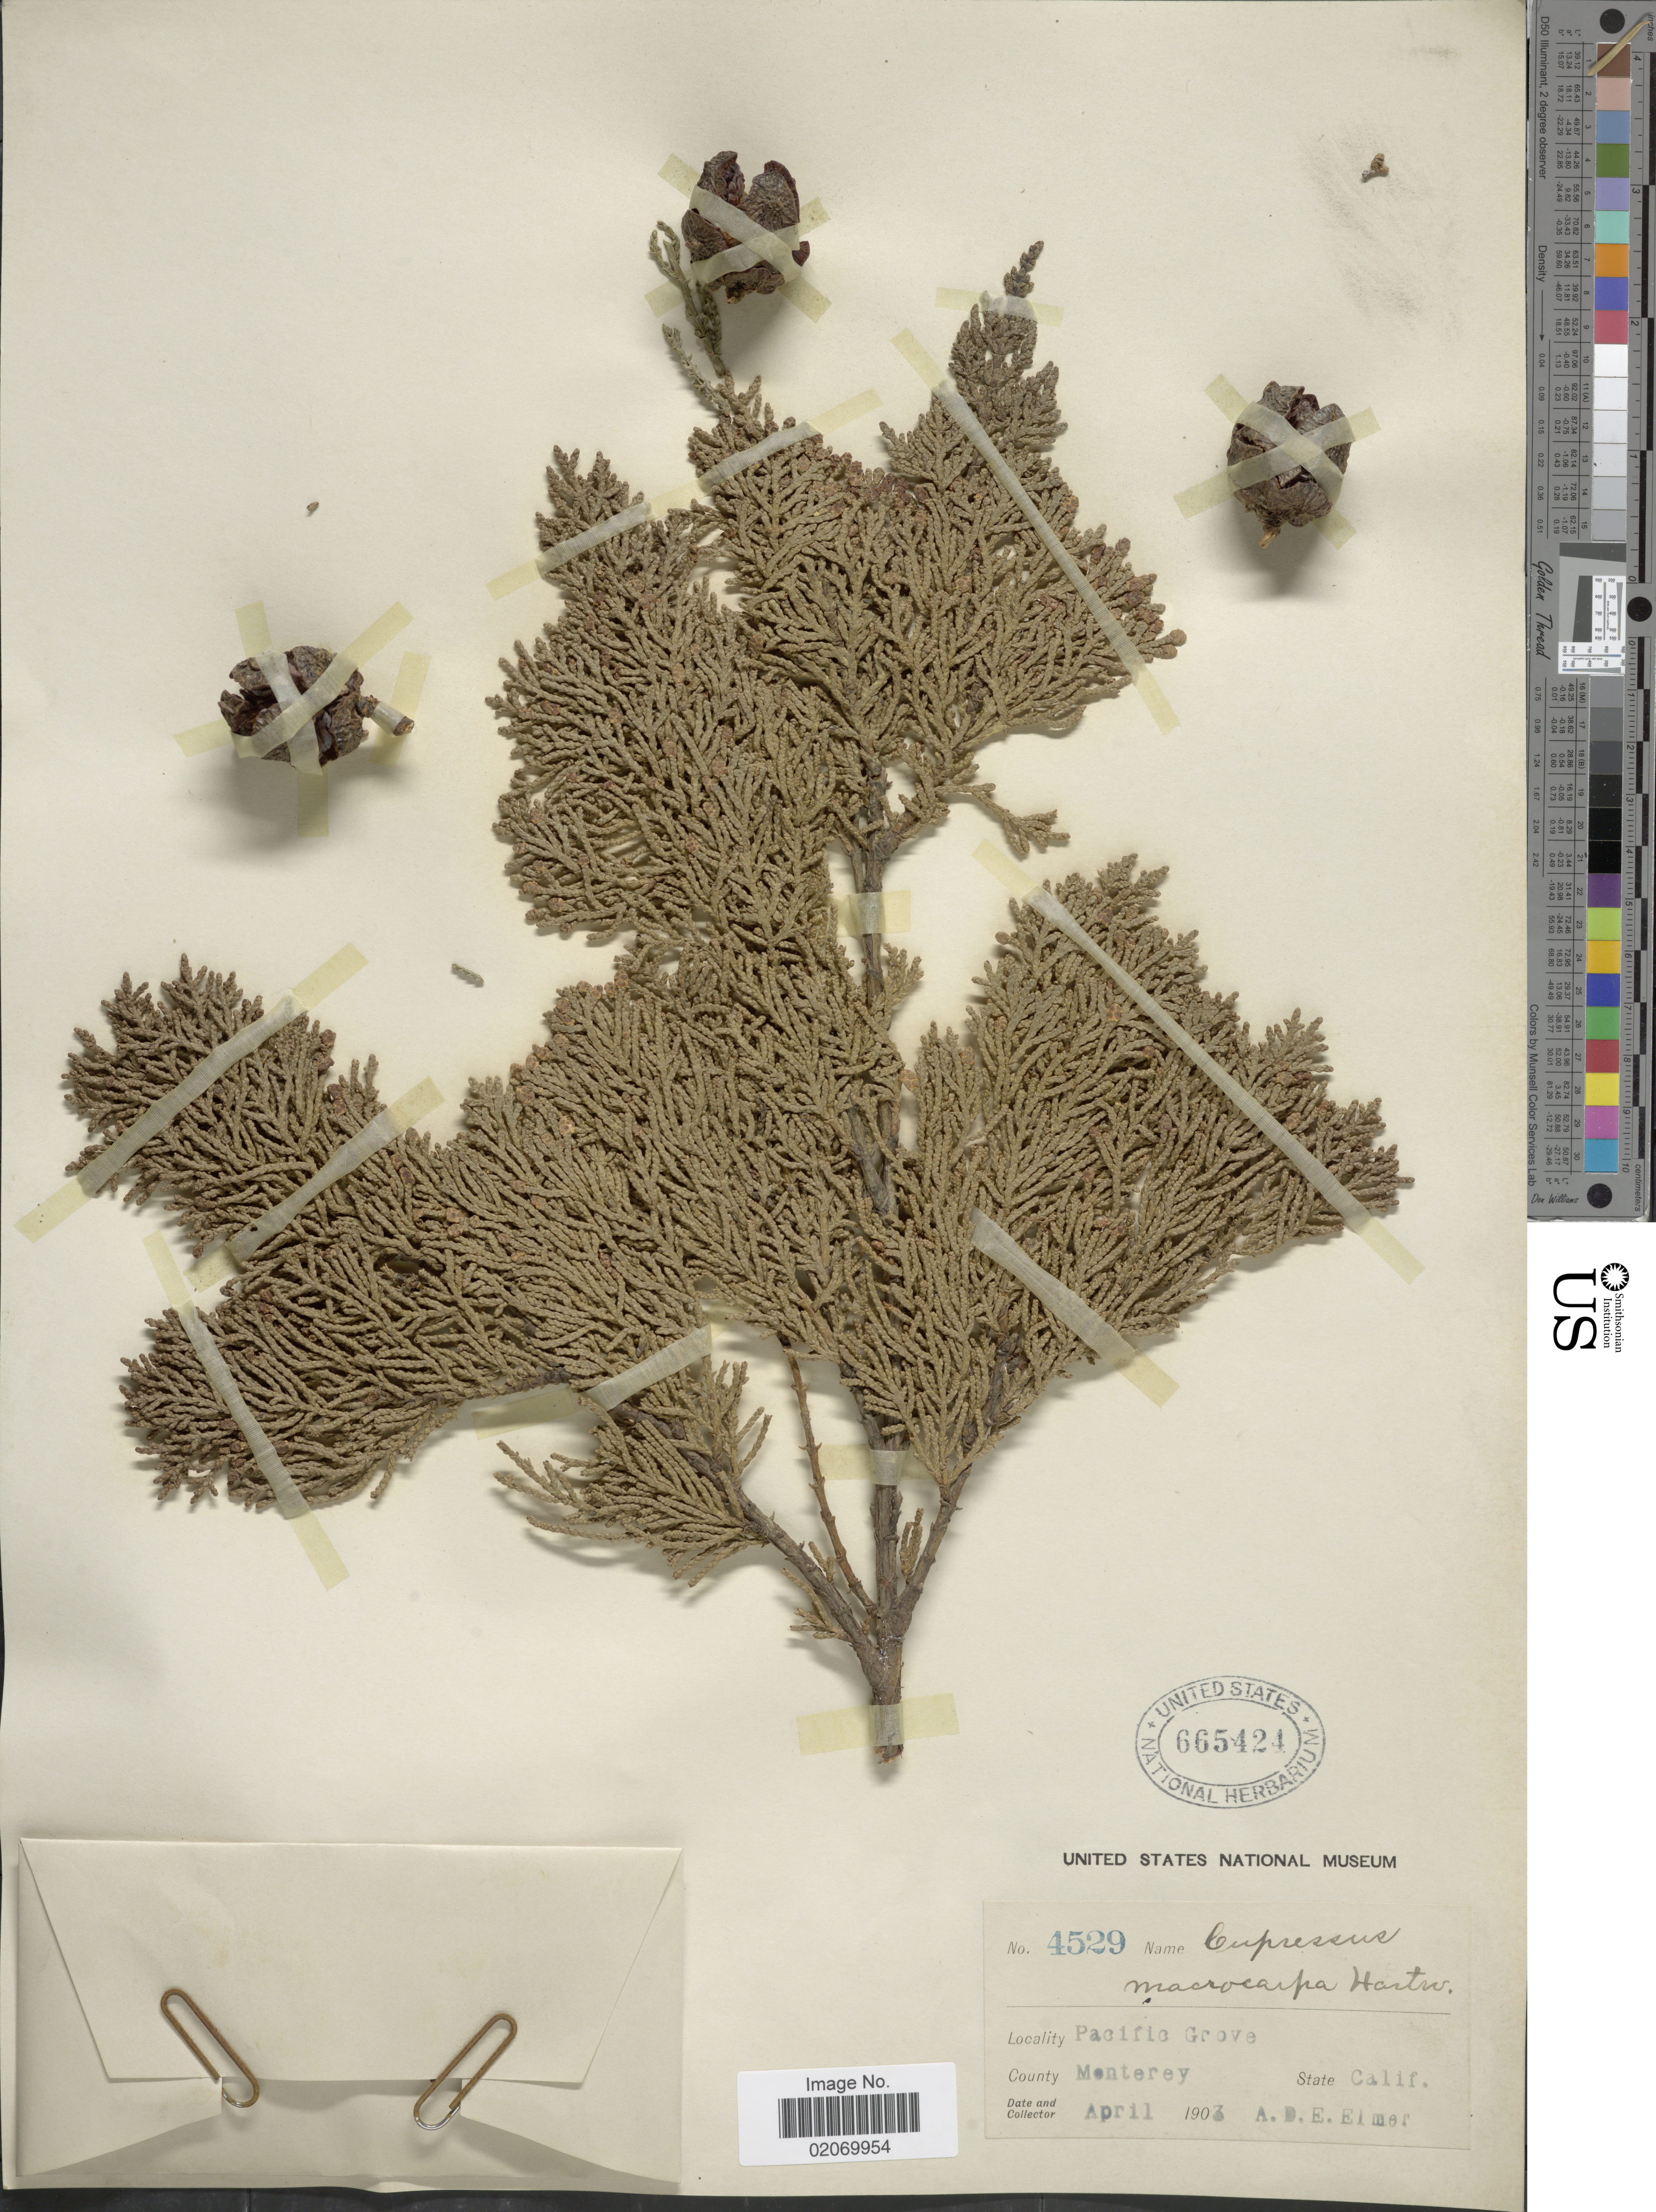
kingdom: Plantae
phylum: Tracheophyta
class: Pinopsida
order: Pinales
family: Cupressaceae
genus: Hesperocyparis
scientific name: Hesperocyparis macrocarpa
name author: (Hartw. ex Gordon) Bartel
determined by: (US) Smithsonian Institution - National Museum of Natural History - Department of Botany (UNITED STATES)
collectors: A. D. E. Elmer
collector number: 4529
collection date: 1903-04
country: United States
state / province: California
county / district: Monterey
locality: Pacific Grove, County Monterey, State Calif.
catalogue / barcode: US 665424